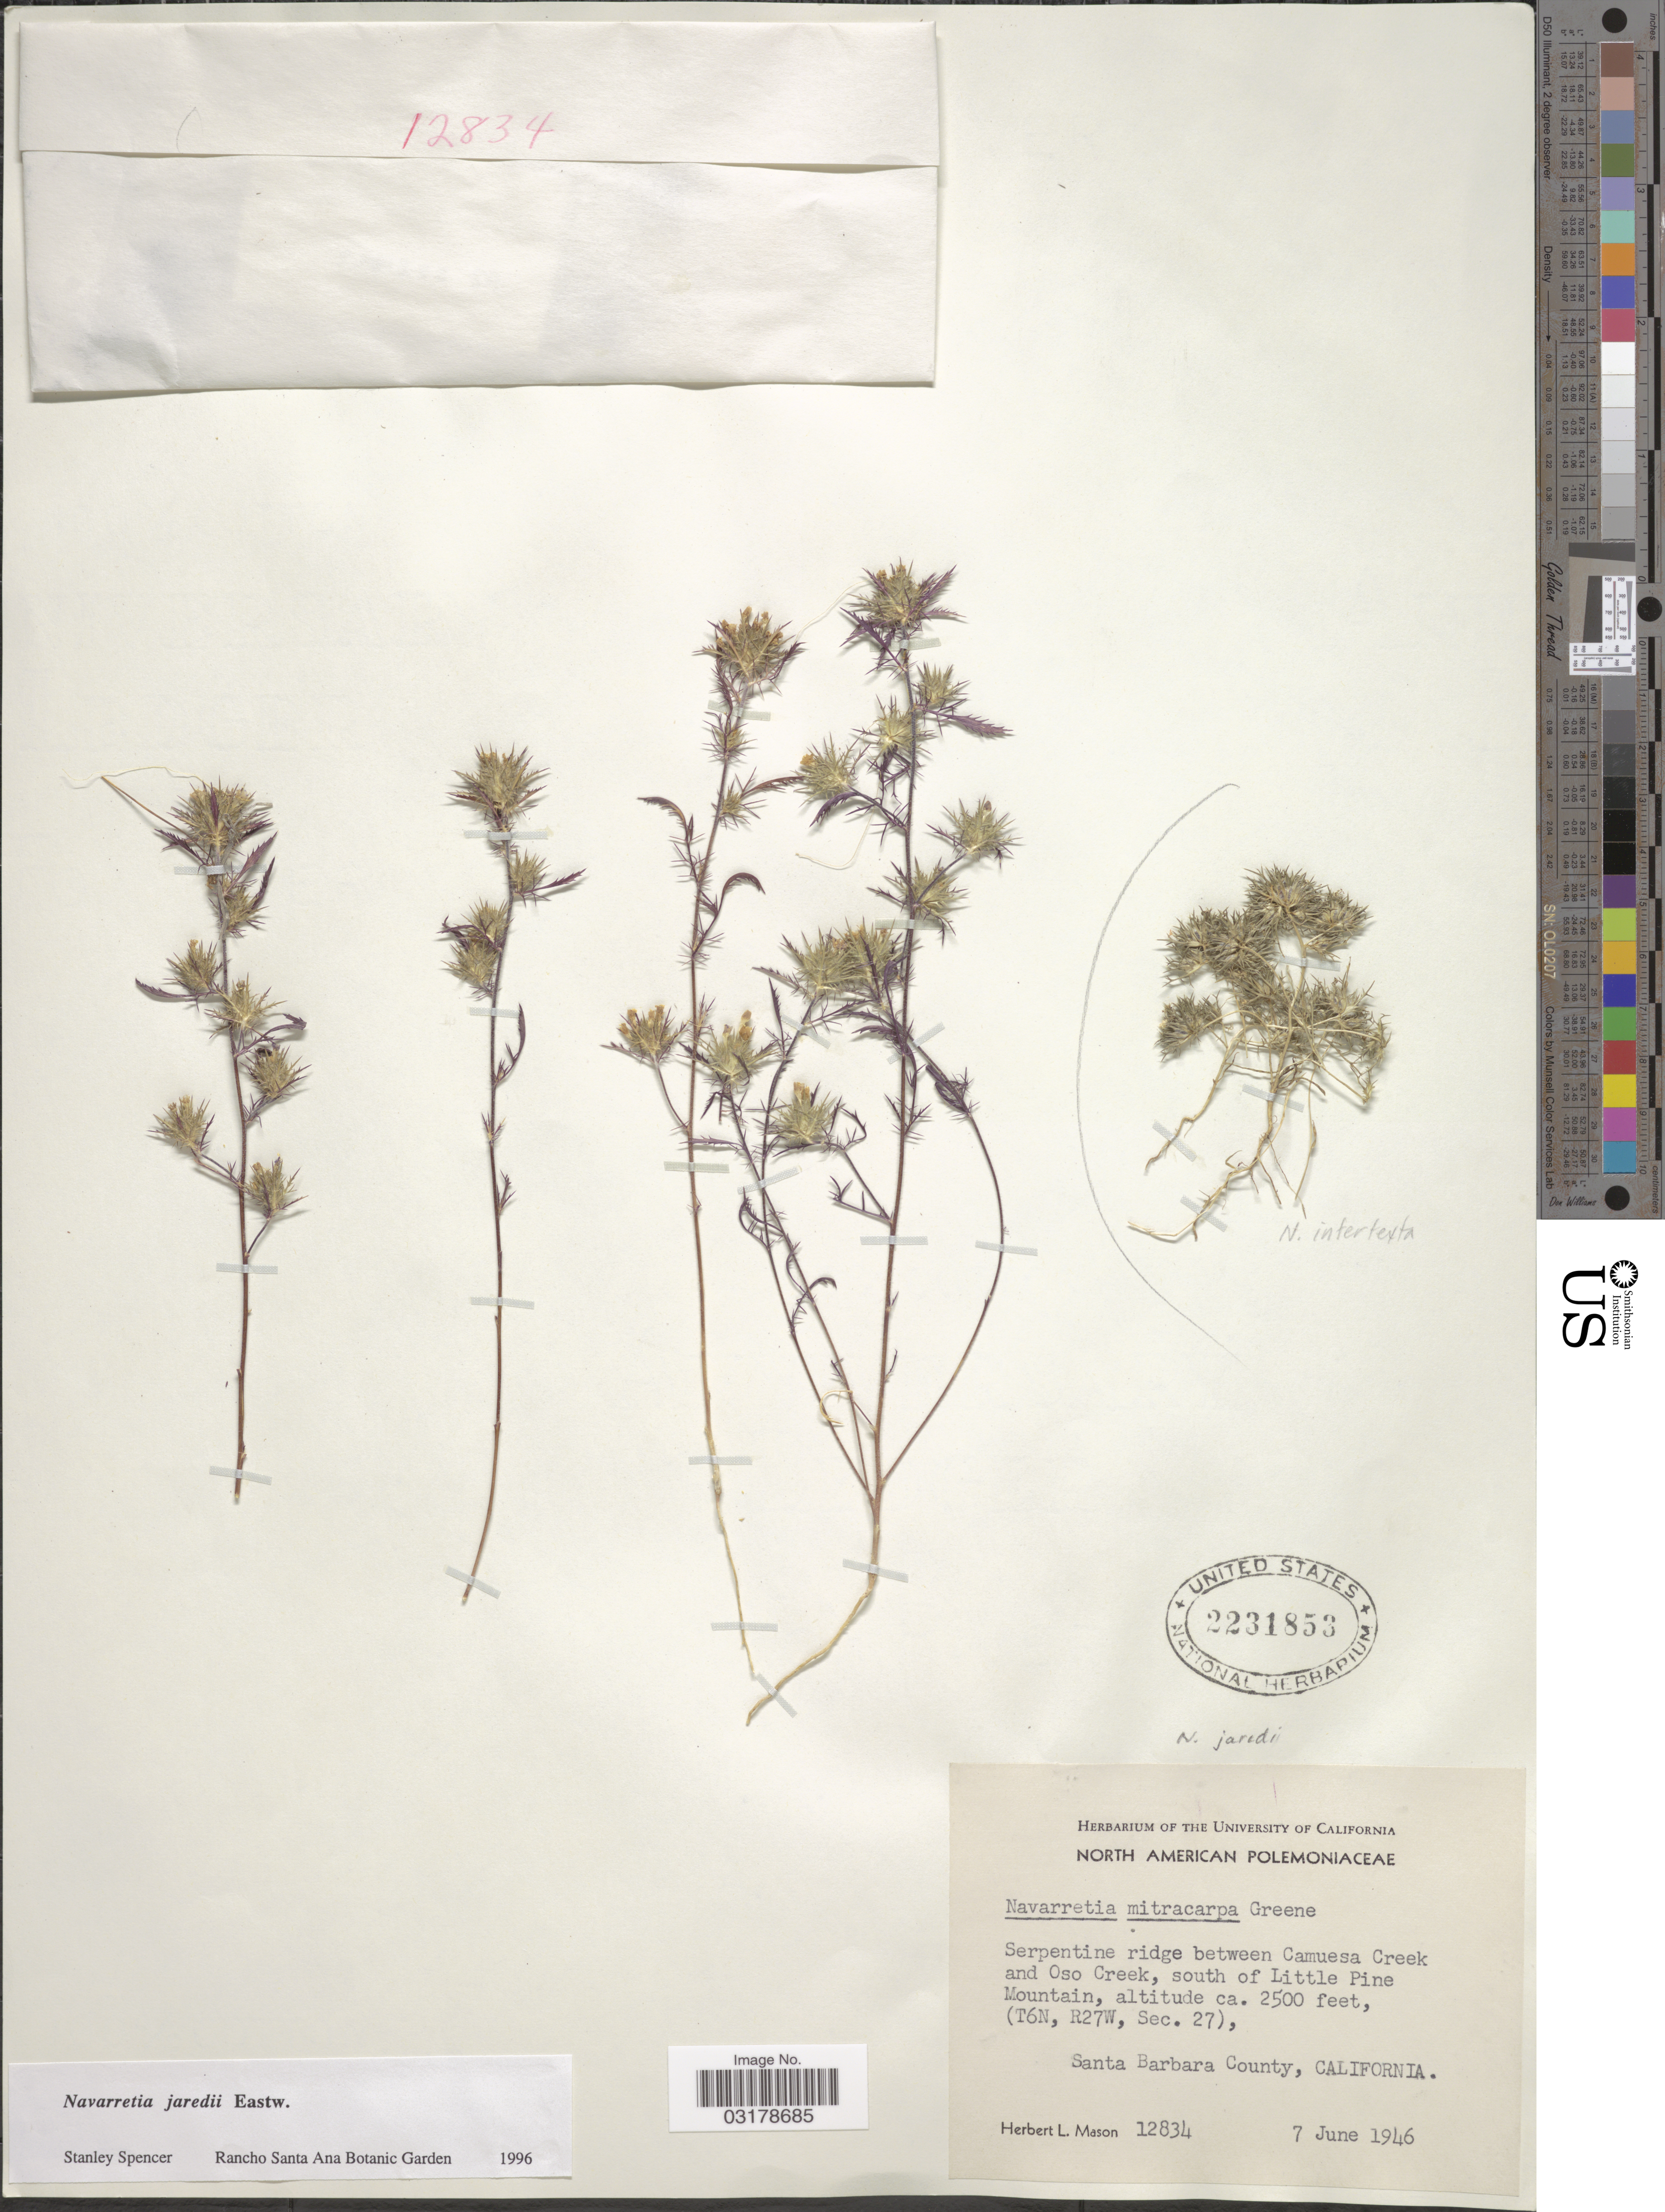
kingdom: Plantae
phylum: Tracheophyta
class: Magnoliopsida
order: Ericales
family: Polemoniaceae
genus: Navarretia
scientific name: Navarretia jaredii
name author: Eastw.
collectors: H. L. Mason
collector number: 12834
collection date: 1946-06-07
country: United States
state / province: California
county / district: Santa Barbara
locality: Serpentine ridge between Camuesa Creek and Oso Creek, south of Little Pine Mountain (T6N, R27W, Sec. 27), Santa Barbara County.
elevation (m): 762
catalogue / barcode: US 2231853